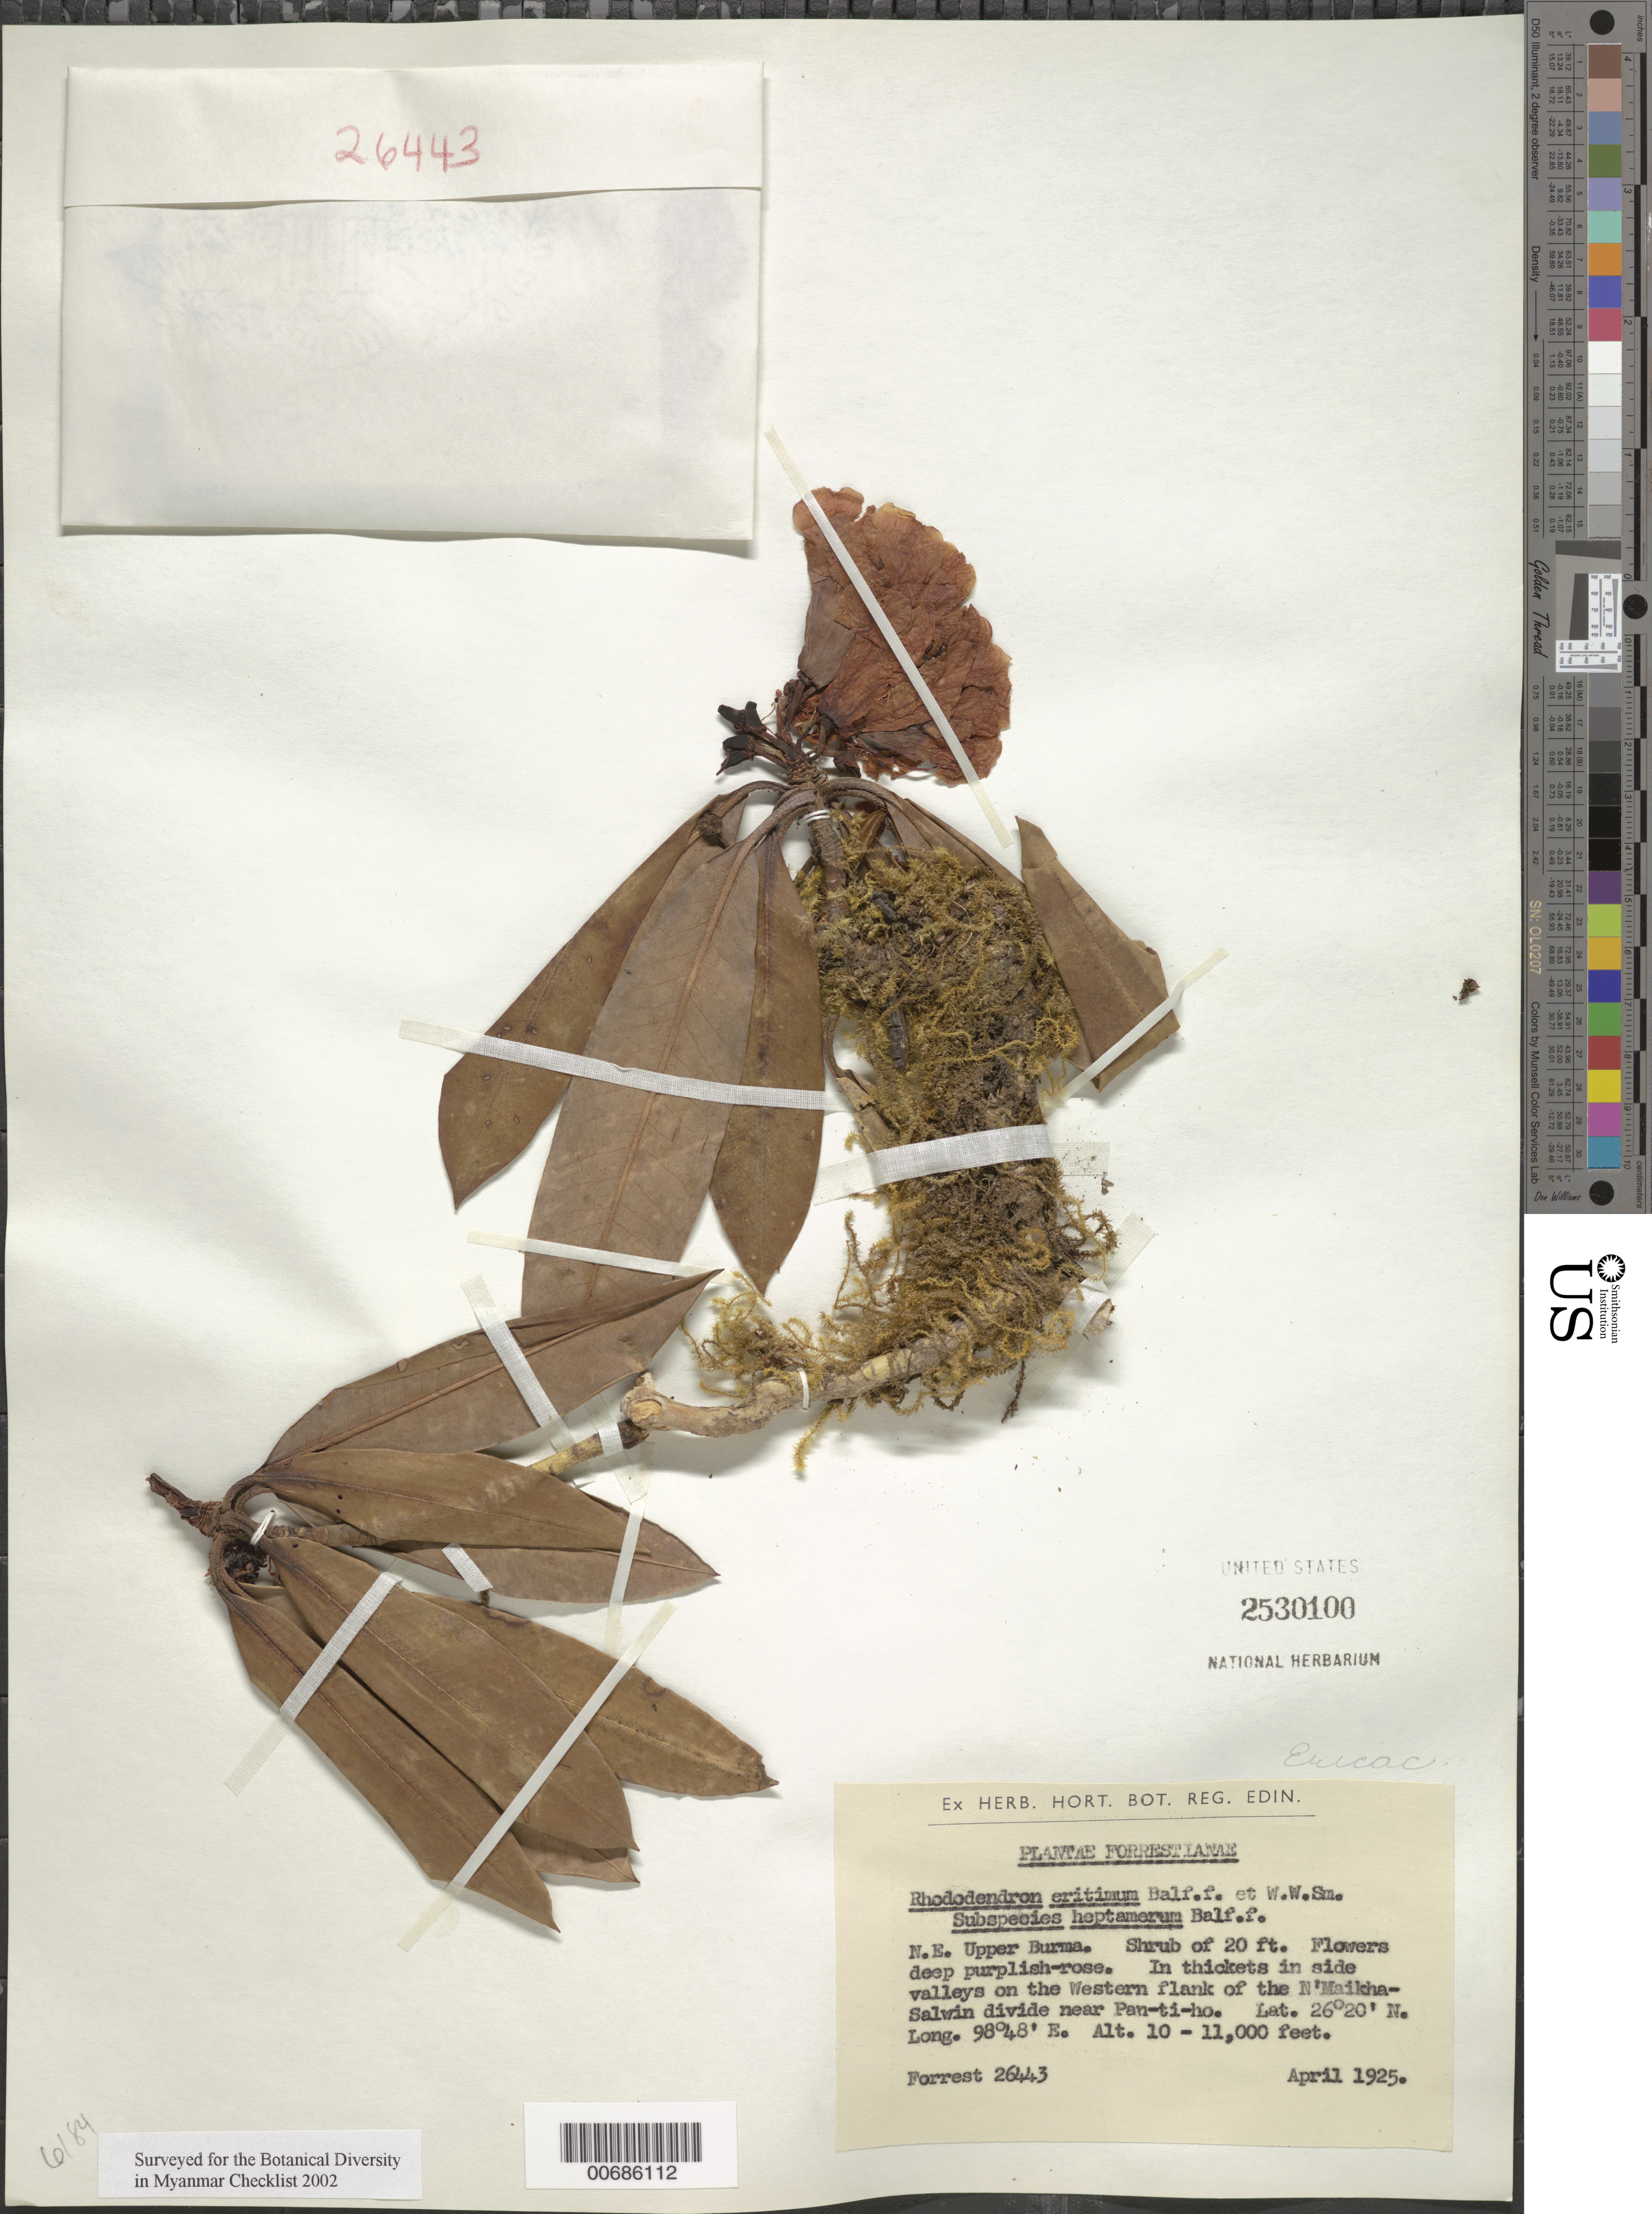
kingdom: Plantae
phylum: Tracheophyta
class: Magnoliopsida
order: Ericales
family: Ericaceae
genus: Rhododendron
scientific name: Rhododendron eritimum subsp. heptamerum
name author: Balf. f.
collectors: G. Forrest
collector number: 26443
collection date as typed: Apr 1925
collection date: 1925-04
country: Myanmar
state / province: Kachin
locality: N'Maikha-Salwin Divide, W flank, near Pan-ti-ho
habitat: Thickets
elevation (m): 3048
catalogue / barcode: US 2530100